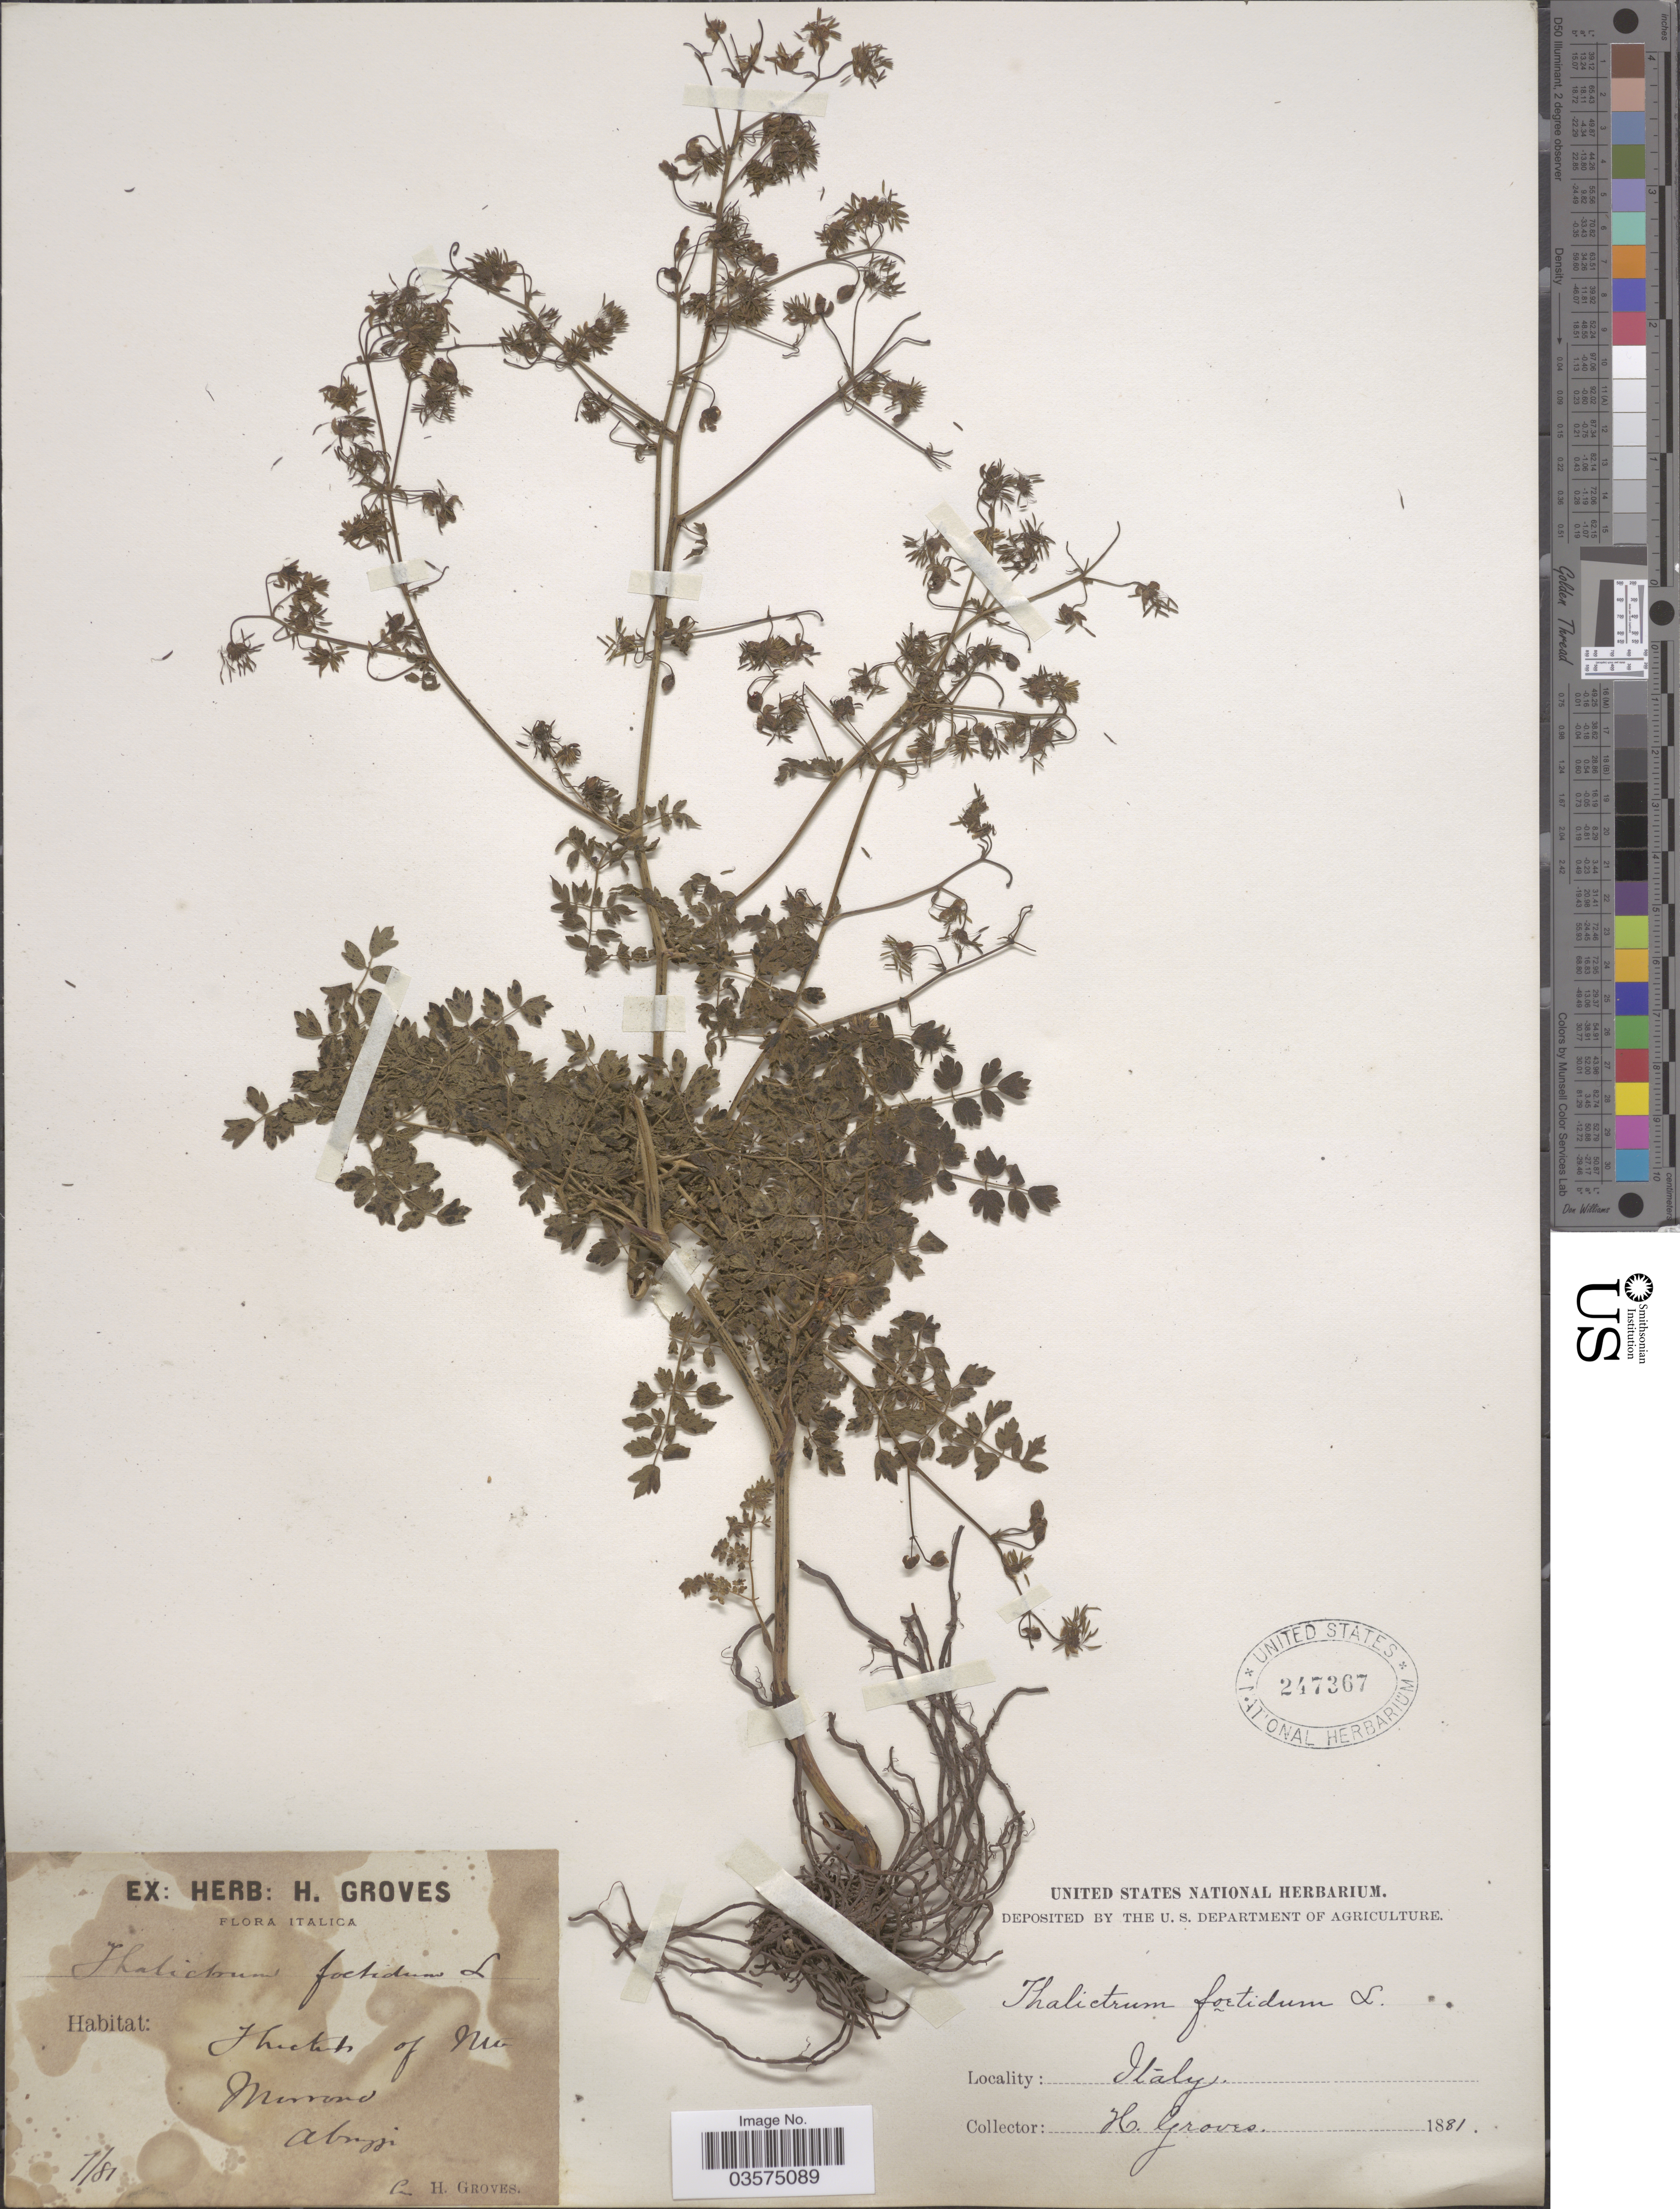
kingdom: Plantae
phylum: Tracheophyta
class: Magnoliopsida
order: Ranunculales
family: Ranunculaceae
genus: Thalictrum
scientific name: Thalictrum foetidum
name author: L.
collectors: H. Groves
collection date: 1881-07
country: Italy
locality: Italica. Thickets of Mo [interpreted]. Morrono. Abruzzi.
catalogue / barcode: US 247367